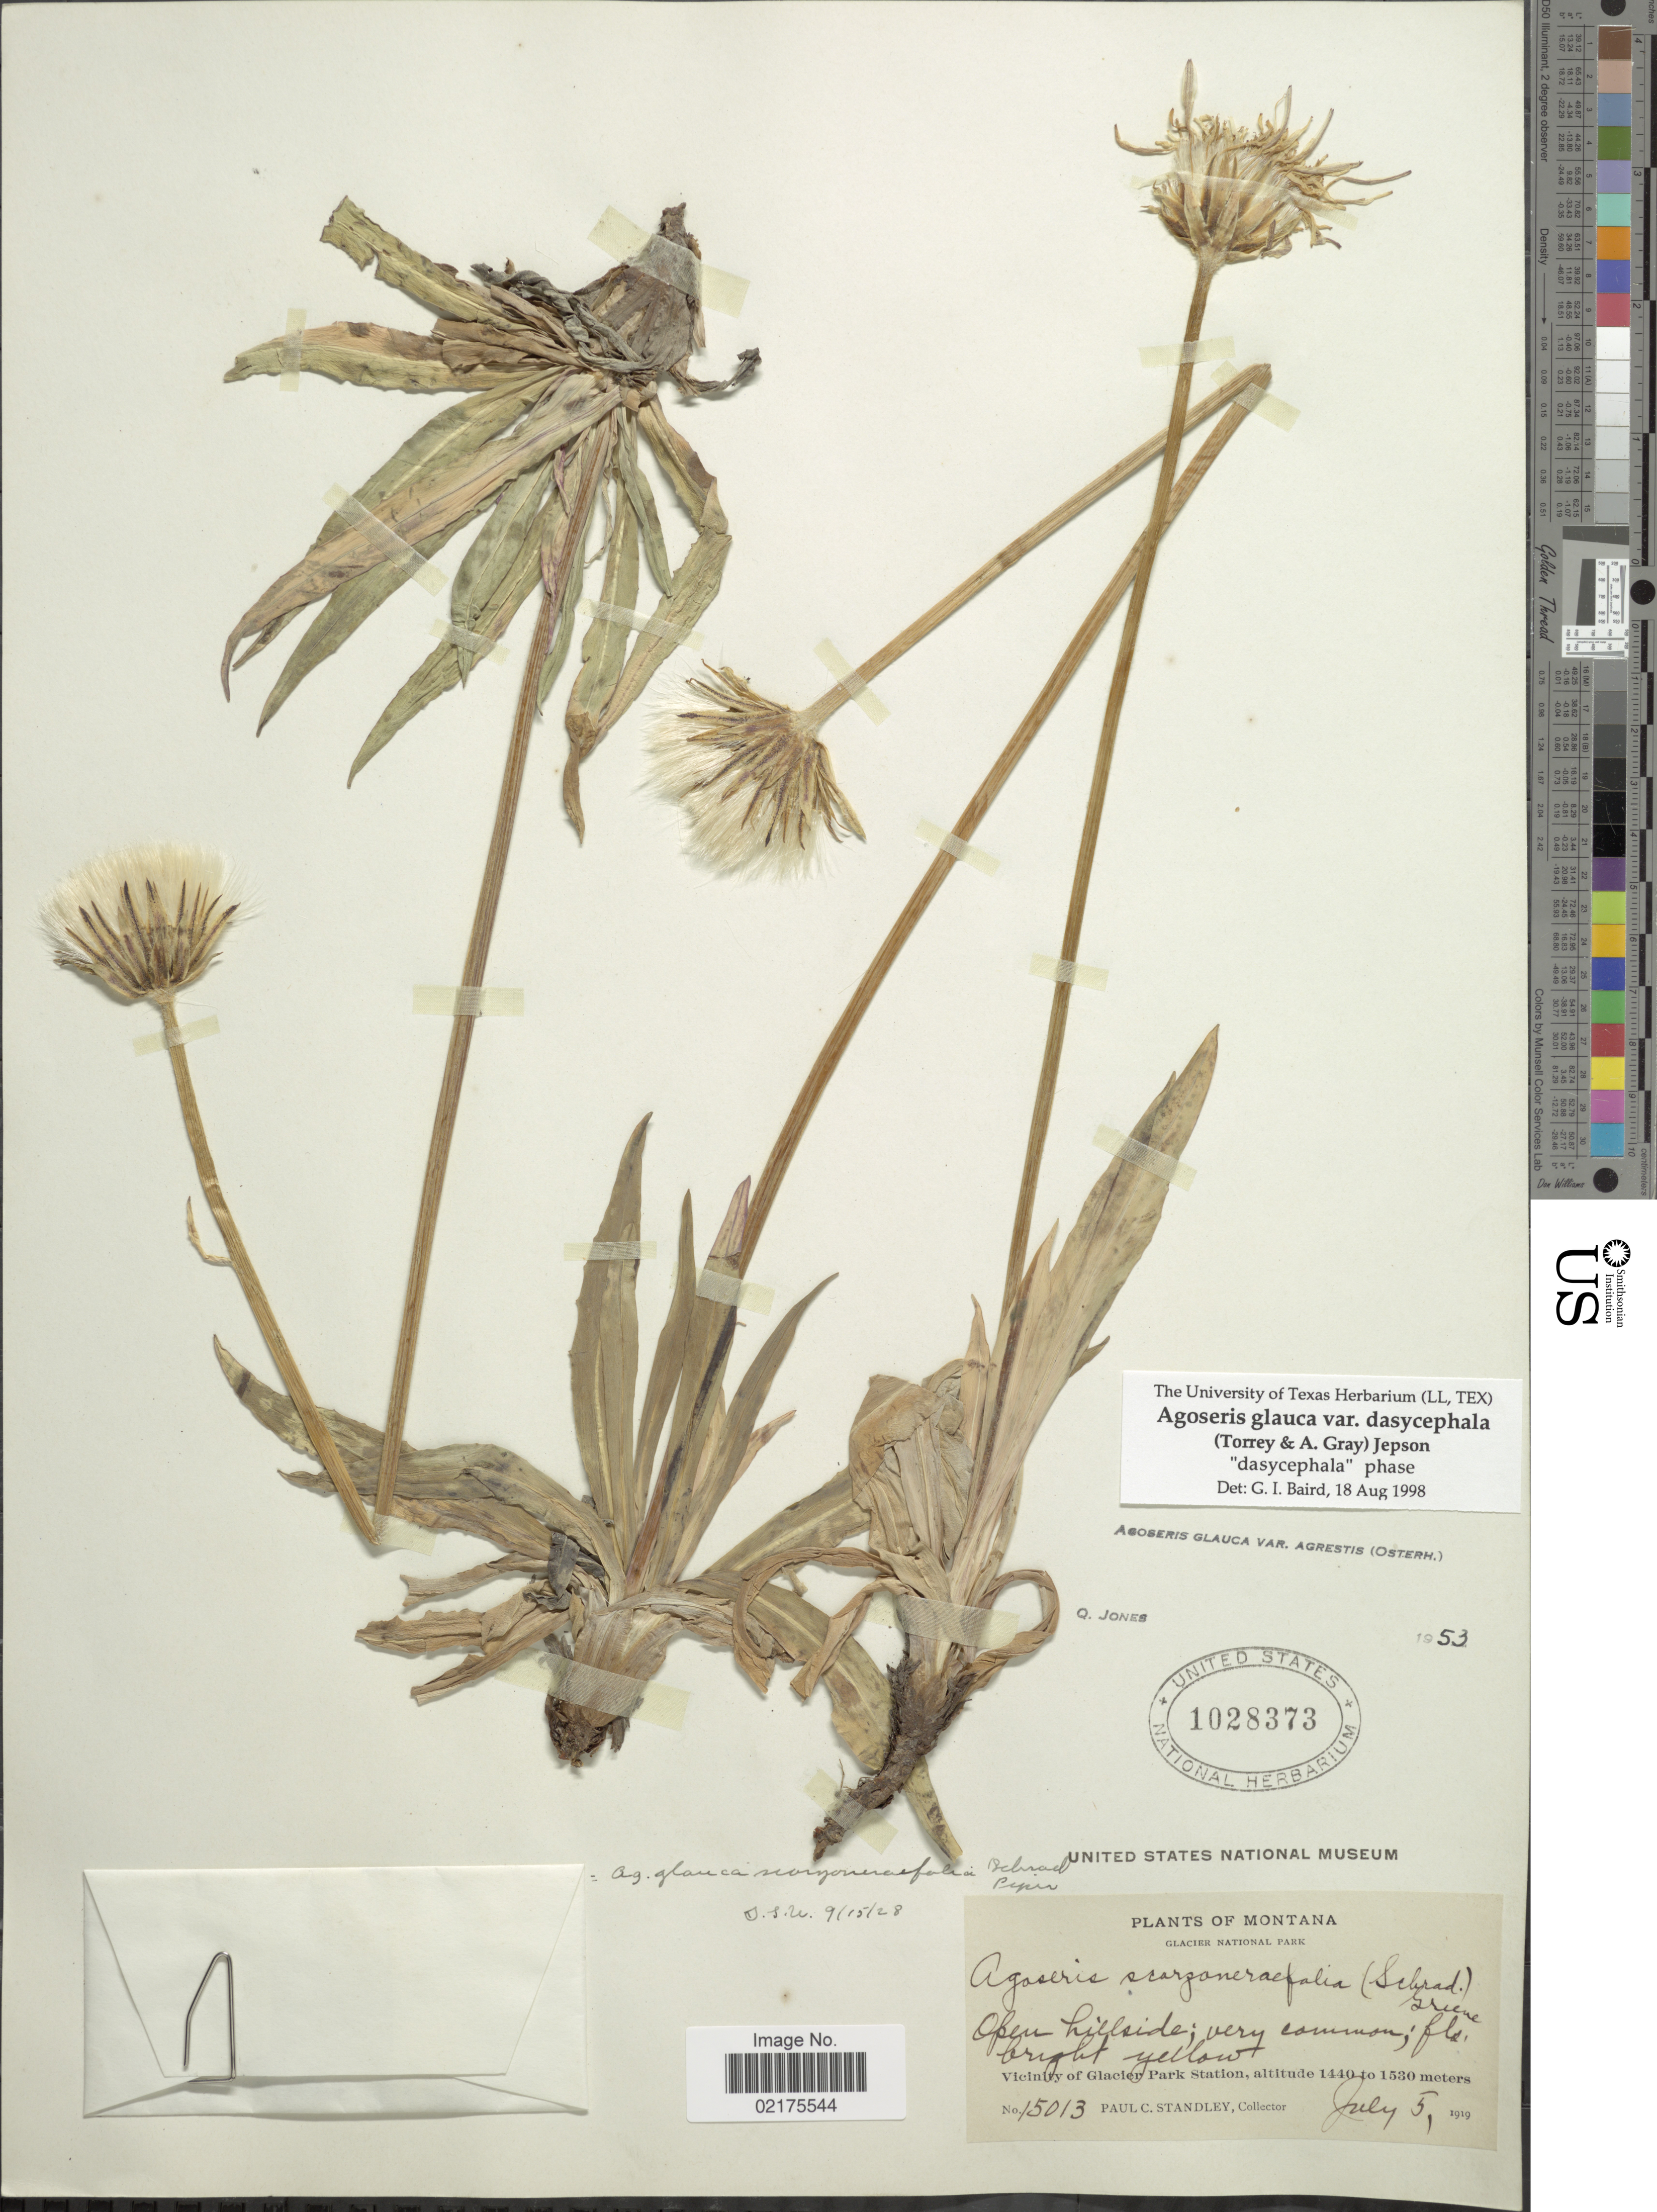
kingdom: Plantae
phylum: Tracheophyta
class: Magnoliopsida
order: Asterales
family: Asteraceae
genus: Agoseris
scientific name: Agoseris glauca var. dasycephala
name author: (Torr. & A. Gray) Jeps.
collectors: P. C. Standley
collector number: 15013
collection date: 1919-07-05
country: United States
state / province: Montana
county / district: Glacier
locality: Glacier National Park, Vicinity of Glacier Park Station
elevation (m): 1440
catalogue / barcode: US 1028373